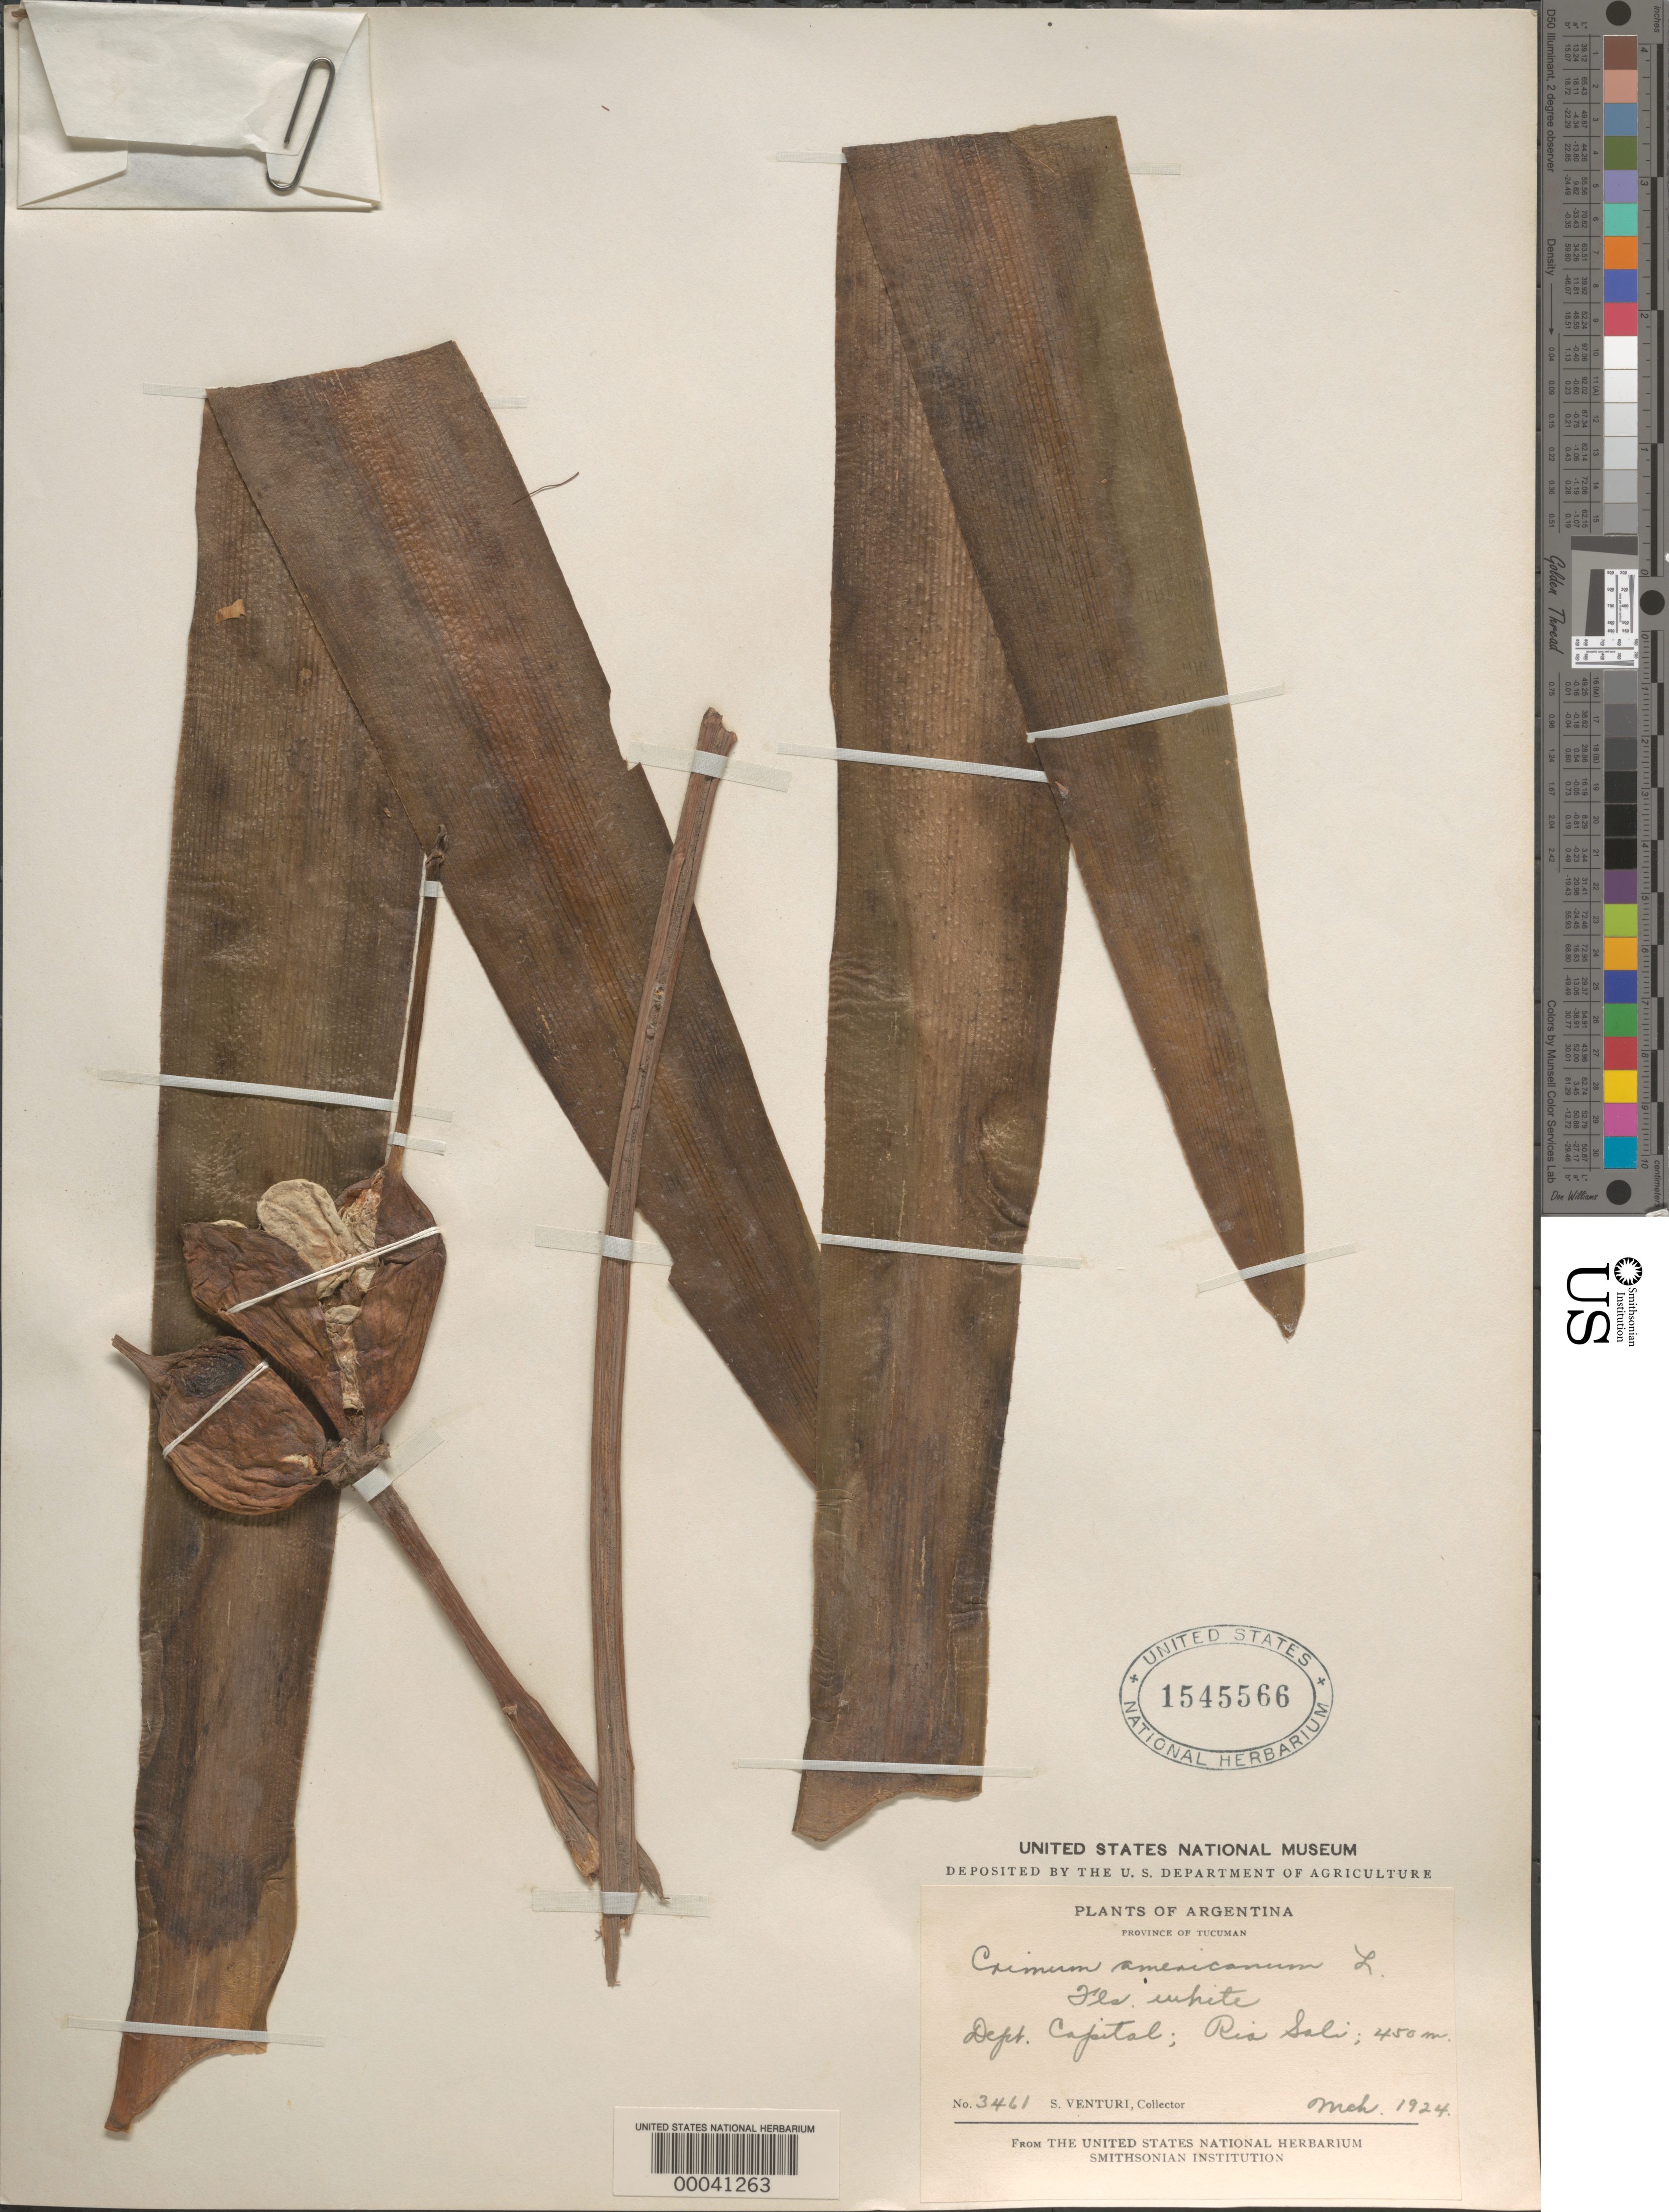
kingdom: Plantae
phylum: Tracheophyta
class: Liliopsida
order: Asparagales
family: Amaryllidaceae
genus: Crinum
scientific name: Crinum americanum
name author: L.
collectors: S. Venturi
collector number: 3461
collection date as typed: Mar 1924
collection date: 1924-03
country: Argentina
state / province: Tucumán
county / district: Capital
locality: Rio Sali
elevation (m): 450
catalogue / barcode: US 1545566